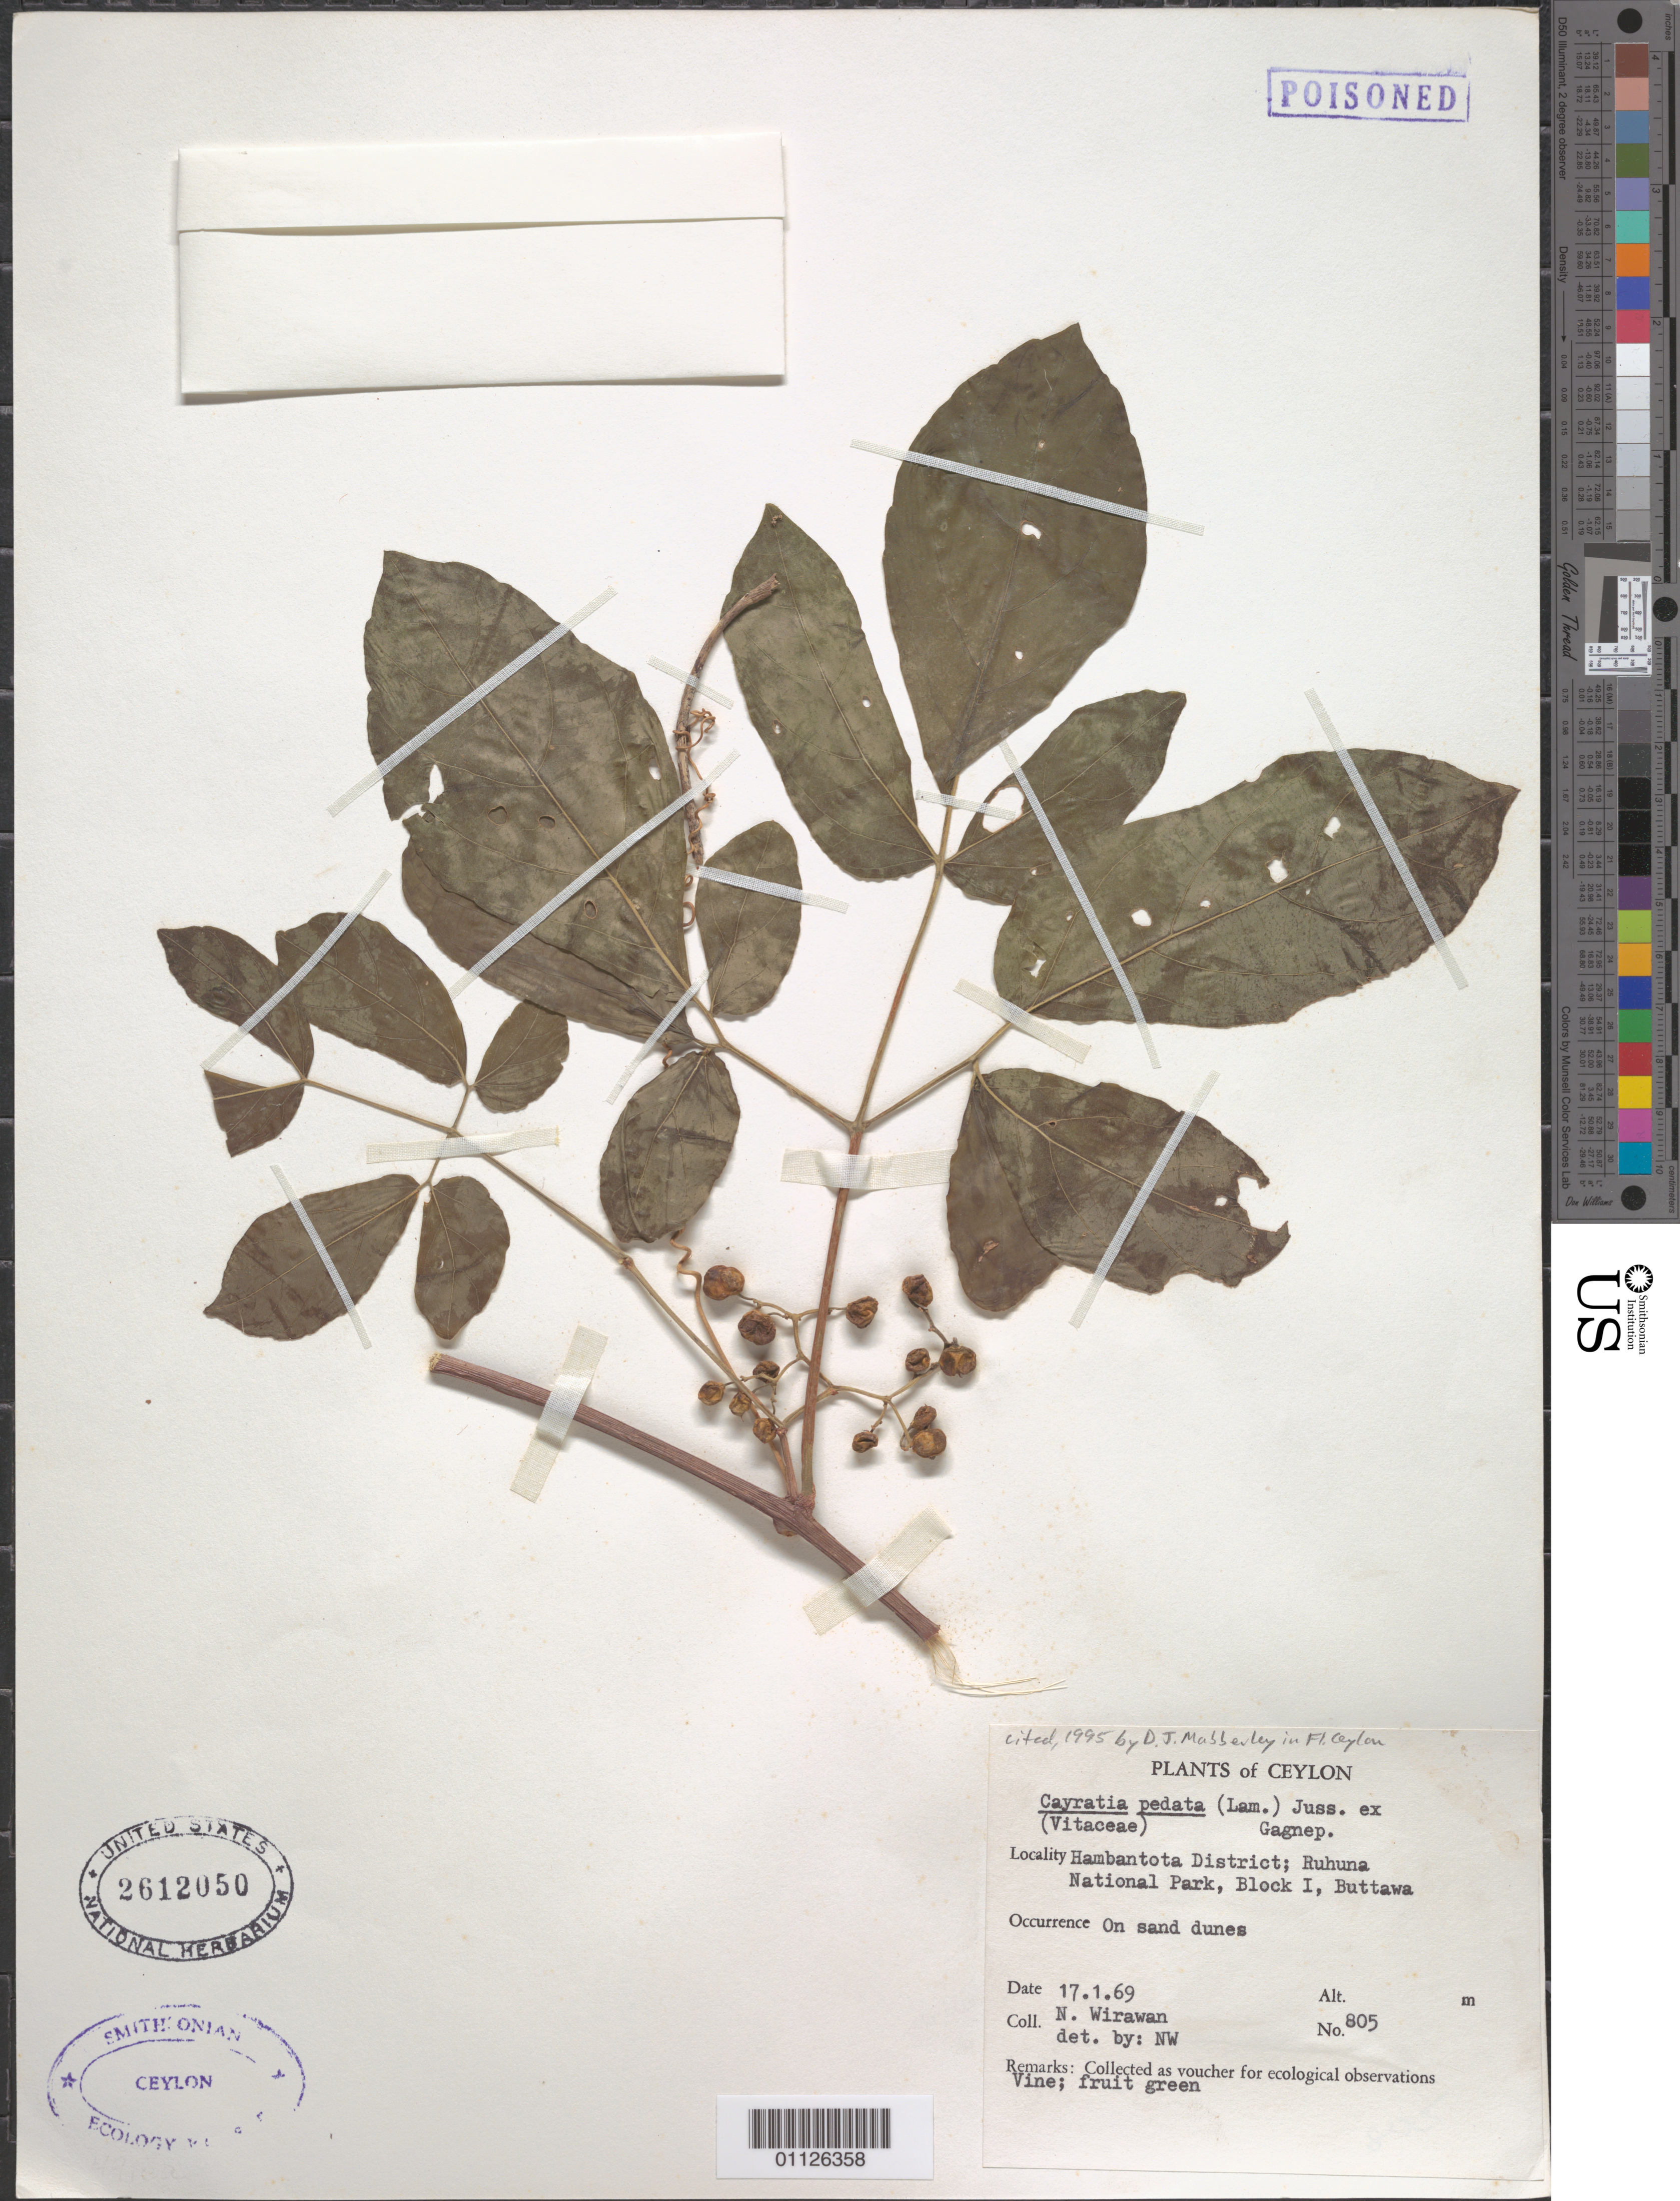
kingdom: Plantae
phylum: Tracheophyta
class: Magnoliopsida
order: Vitales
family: Vitaceae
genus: Cayratia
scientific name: Cayratia pedata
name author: (Lour.) Gagnep.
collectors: N. Wirawan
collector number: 805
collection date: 1969-01-17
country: Sri Lanka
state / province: Southern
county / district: Hambantota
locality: Ruhuna National Park. Block I, Buttawa.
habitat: On sand dunes. Vine.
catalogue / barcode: US 2612050